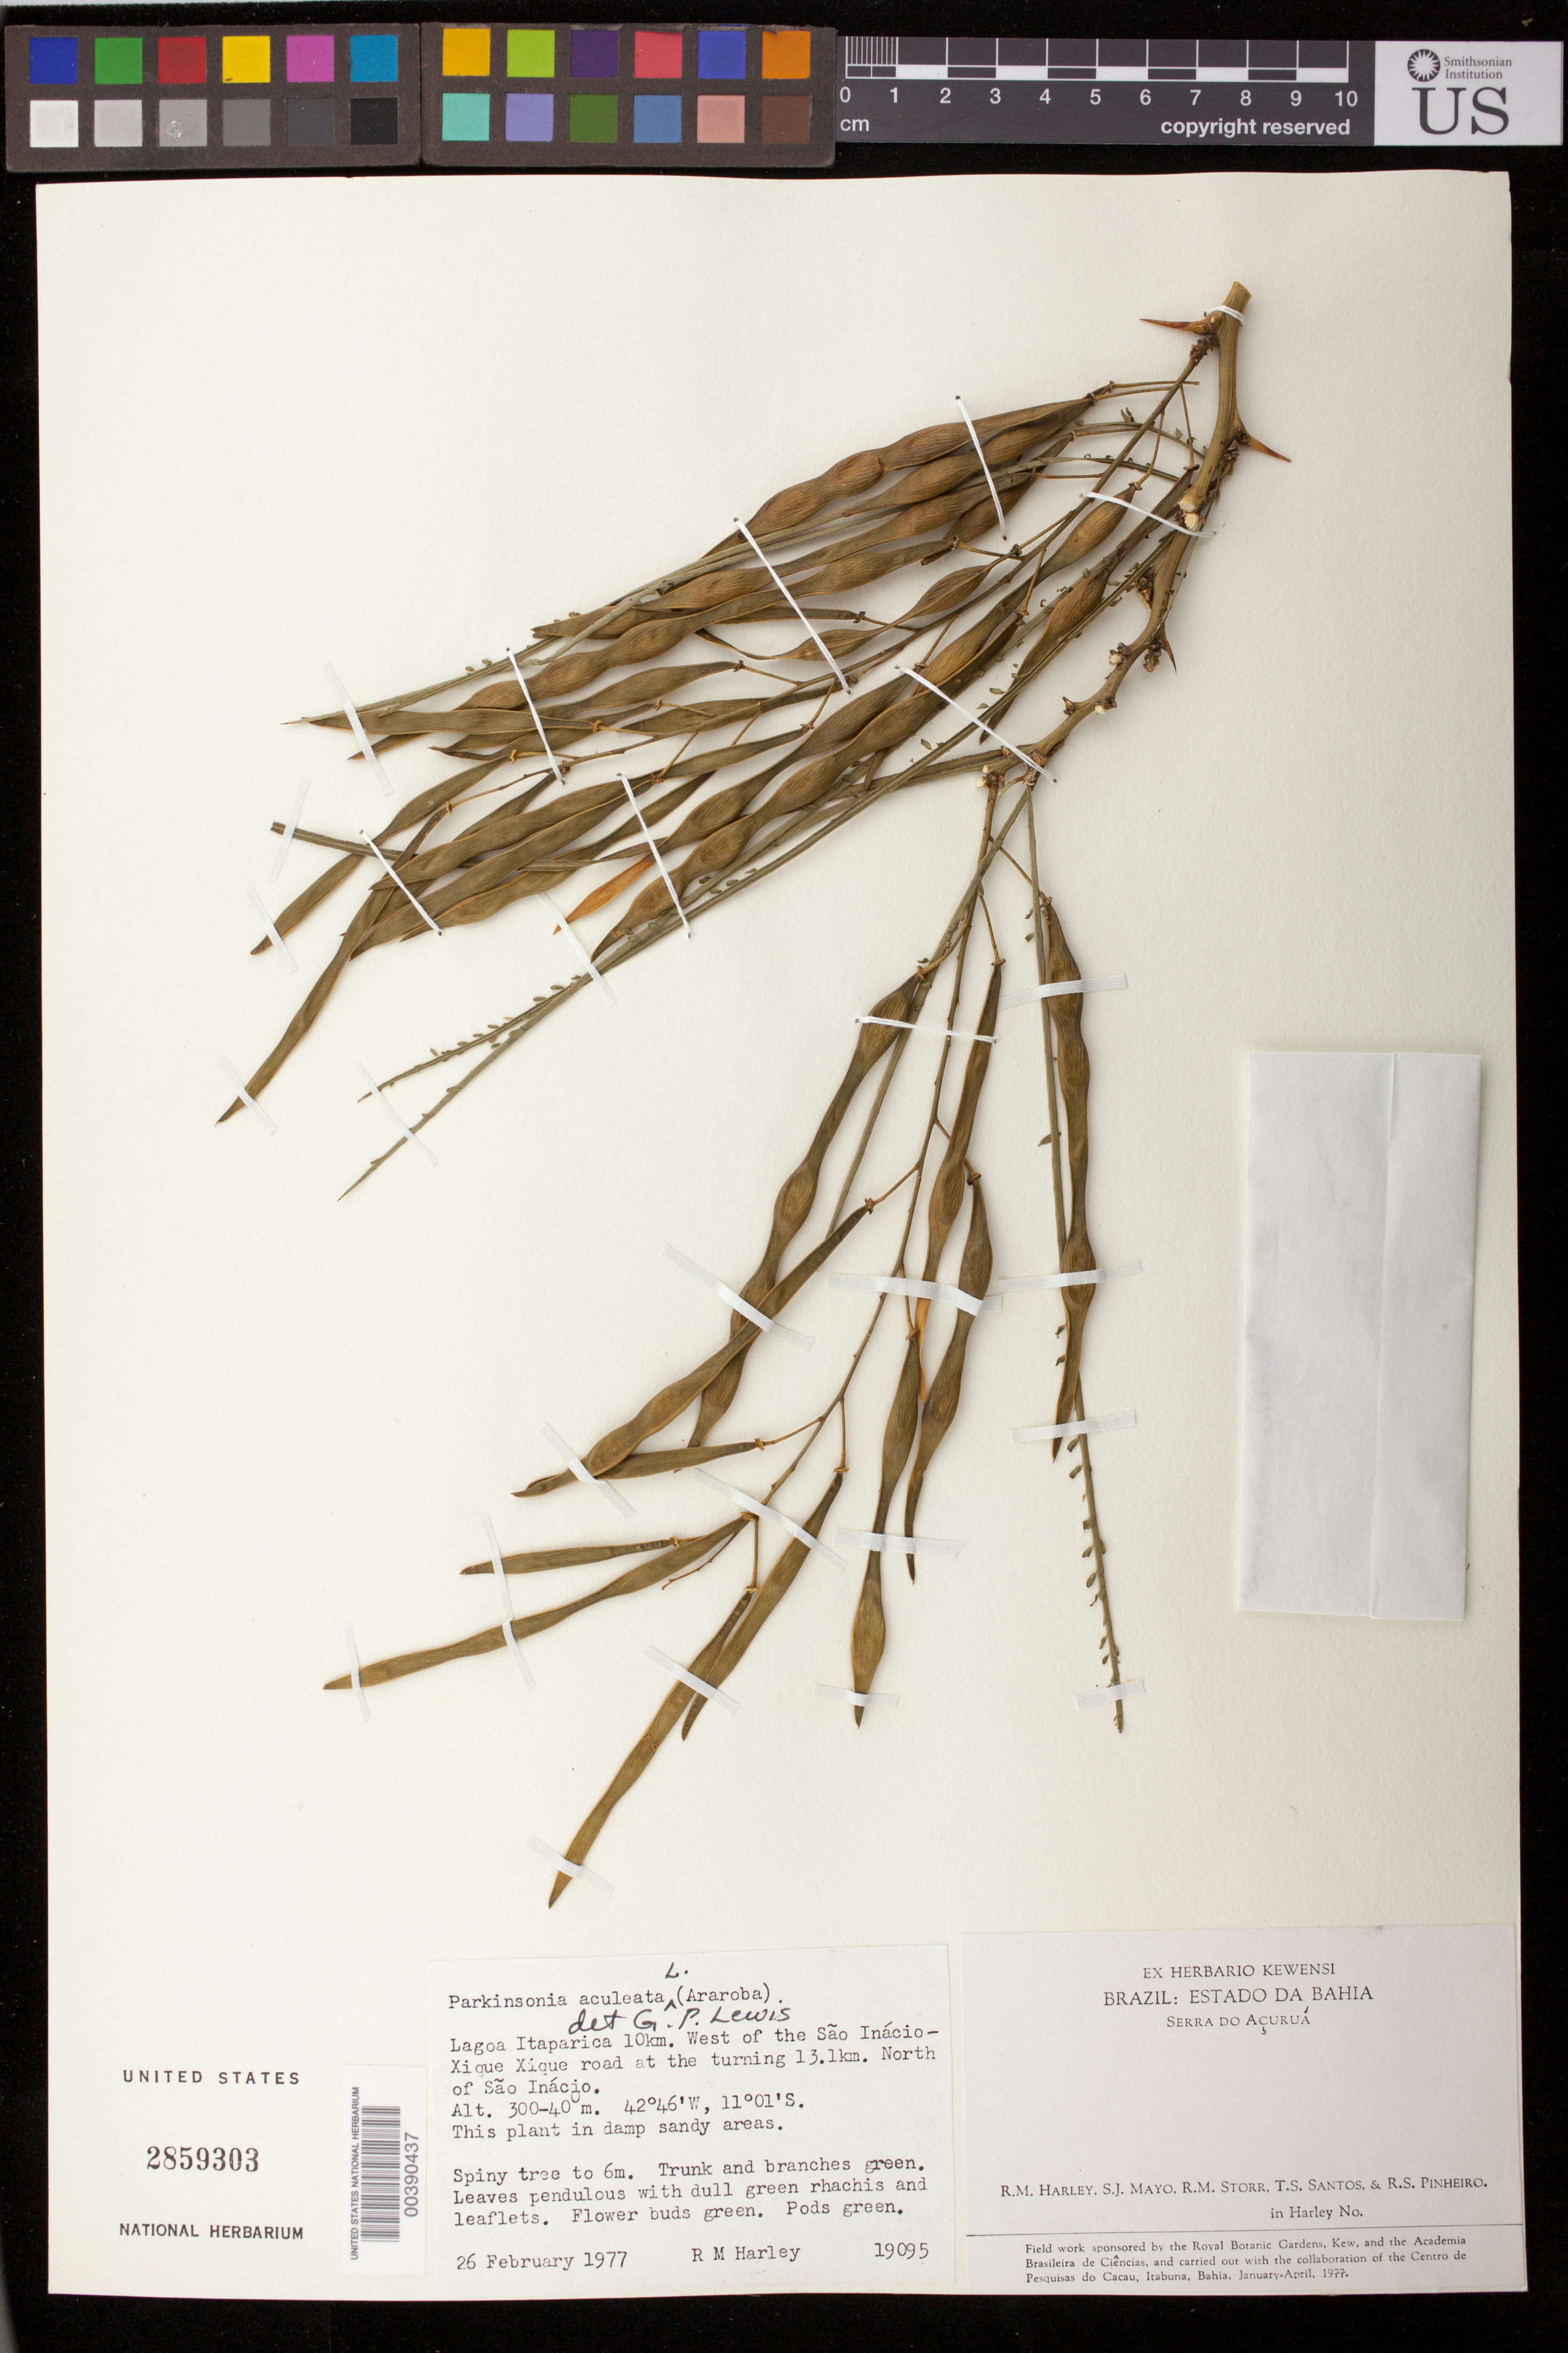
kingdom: Plantae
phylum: Tracheophyta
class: Magnoliopsida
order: Fabales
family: Fabaceae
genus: Parkinsonia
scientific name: Parkinsonia aculeata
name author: L.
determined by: Lewis, Gwilym P.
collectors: R. M. Harley, S. J. Mayo, R. M. Storr, T. S. Santos & R. S. Pinheiro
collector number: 19095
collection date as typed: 26 Feb 1977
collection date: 1977-02-26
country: Brazil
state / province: Bahia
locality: Lagoa Itaparica 10 km. West of the Sao Inácio-Xique Xique road at the turning 13.1 km. North of Sao Inácio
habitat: Damp sandy areas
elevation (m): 300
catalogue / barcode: US 2859303